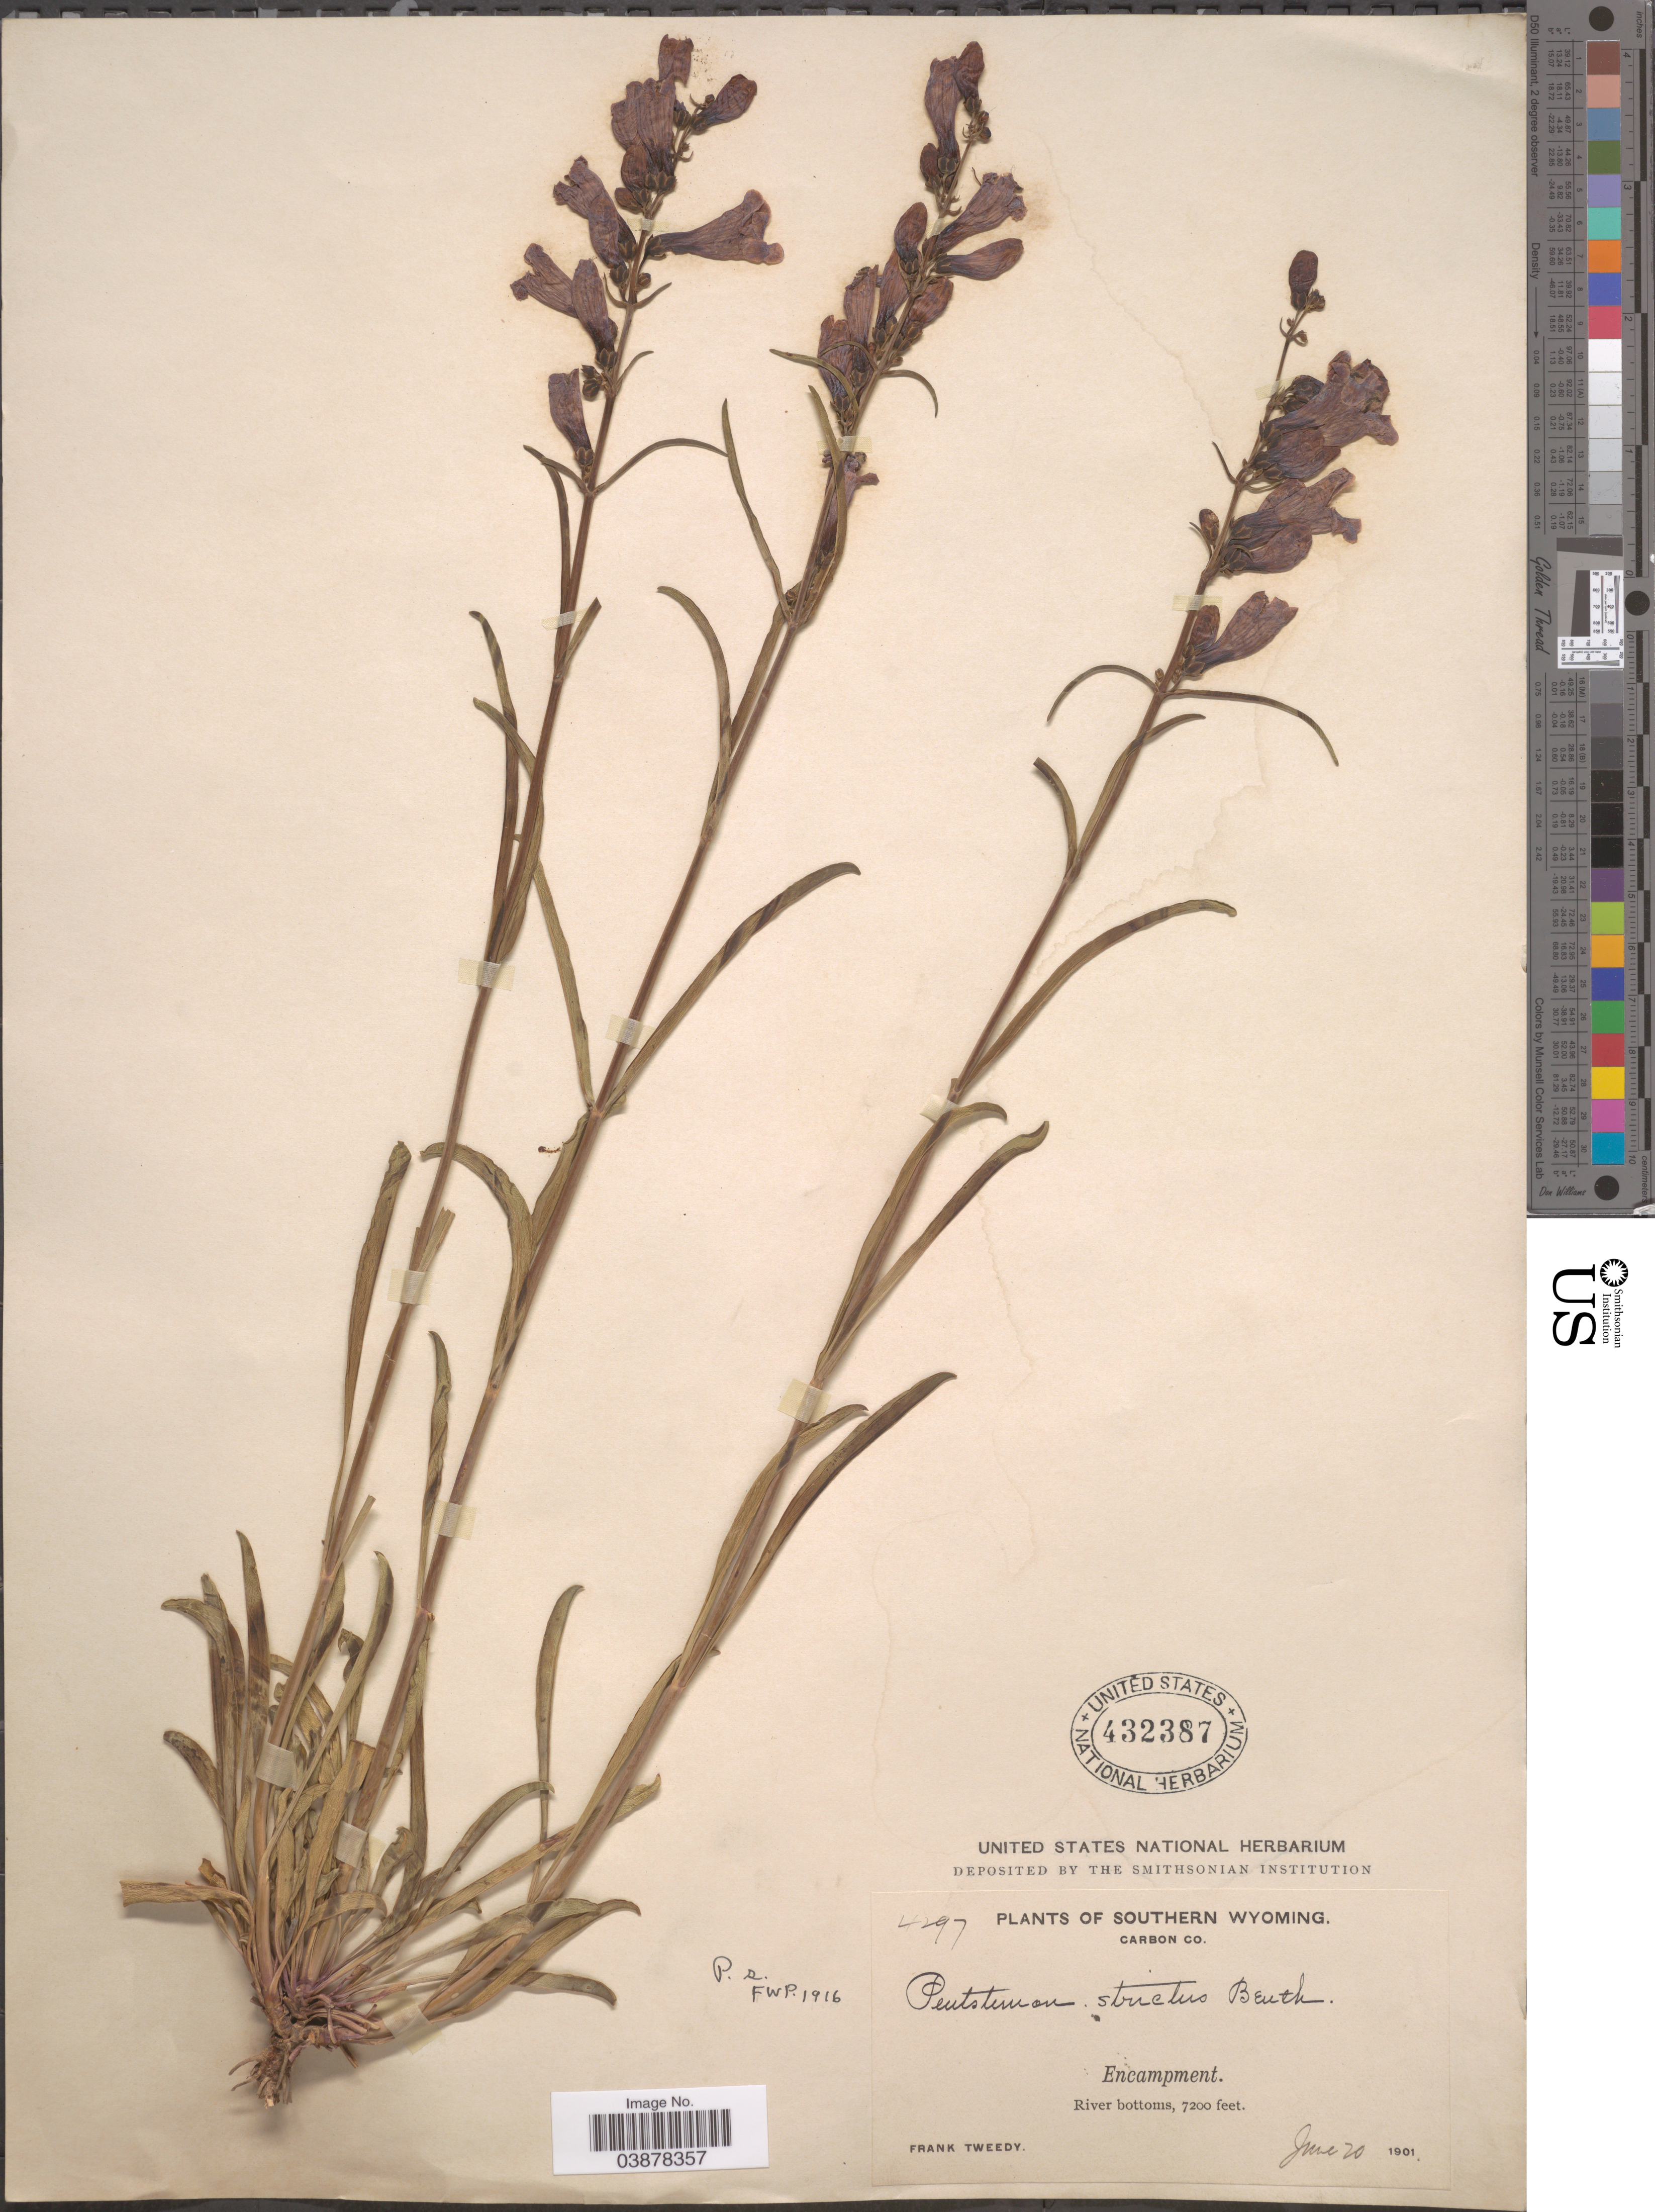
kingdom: Plantae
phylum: Tracheophyta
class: Magnoliopsida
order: Lamiales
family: Plantaginaceae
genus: Penstemon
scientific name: Penstemon strictus subsp. strictus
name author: Benth.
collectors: F. Tweedy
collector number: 4297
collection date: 1901-06-20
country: United States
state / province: Wyoming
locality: Southern Wyoming. Carbon Co. Encampment. River bottoms.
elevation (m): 2195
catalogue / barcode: US 432387